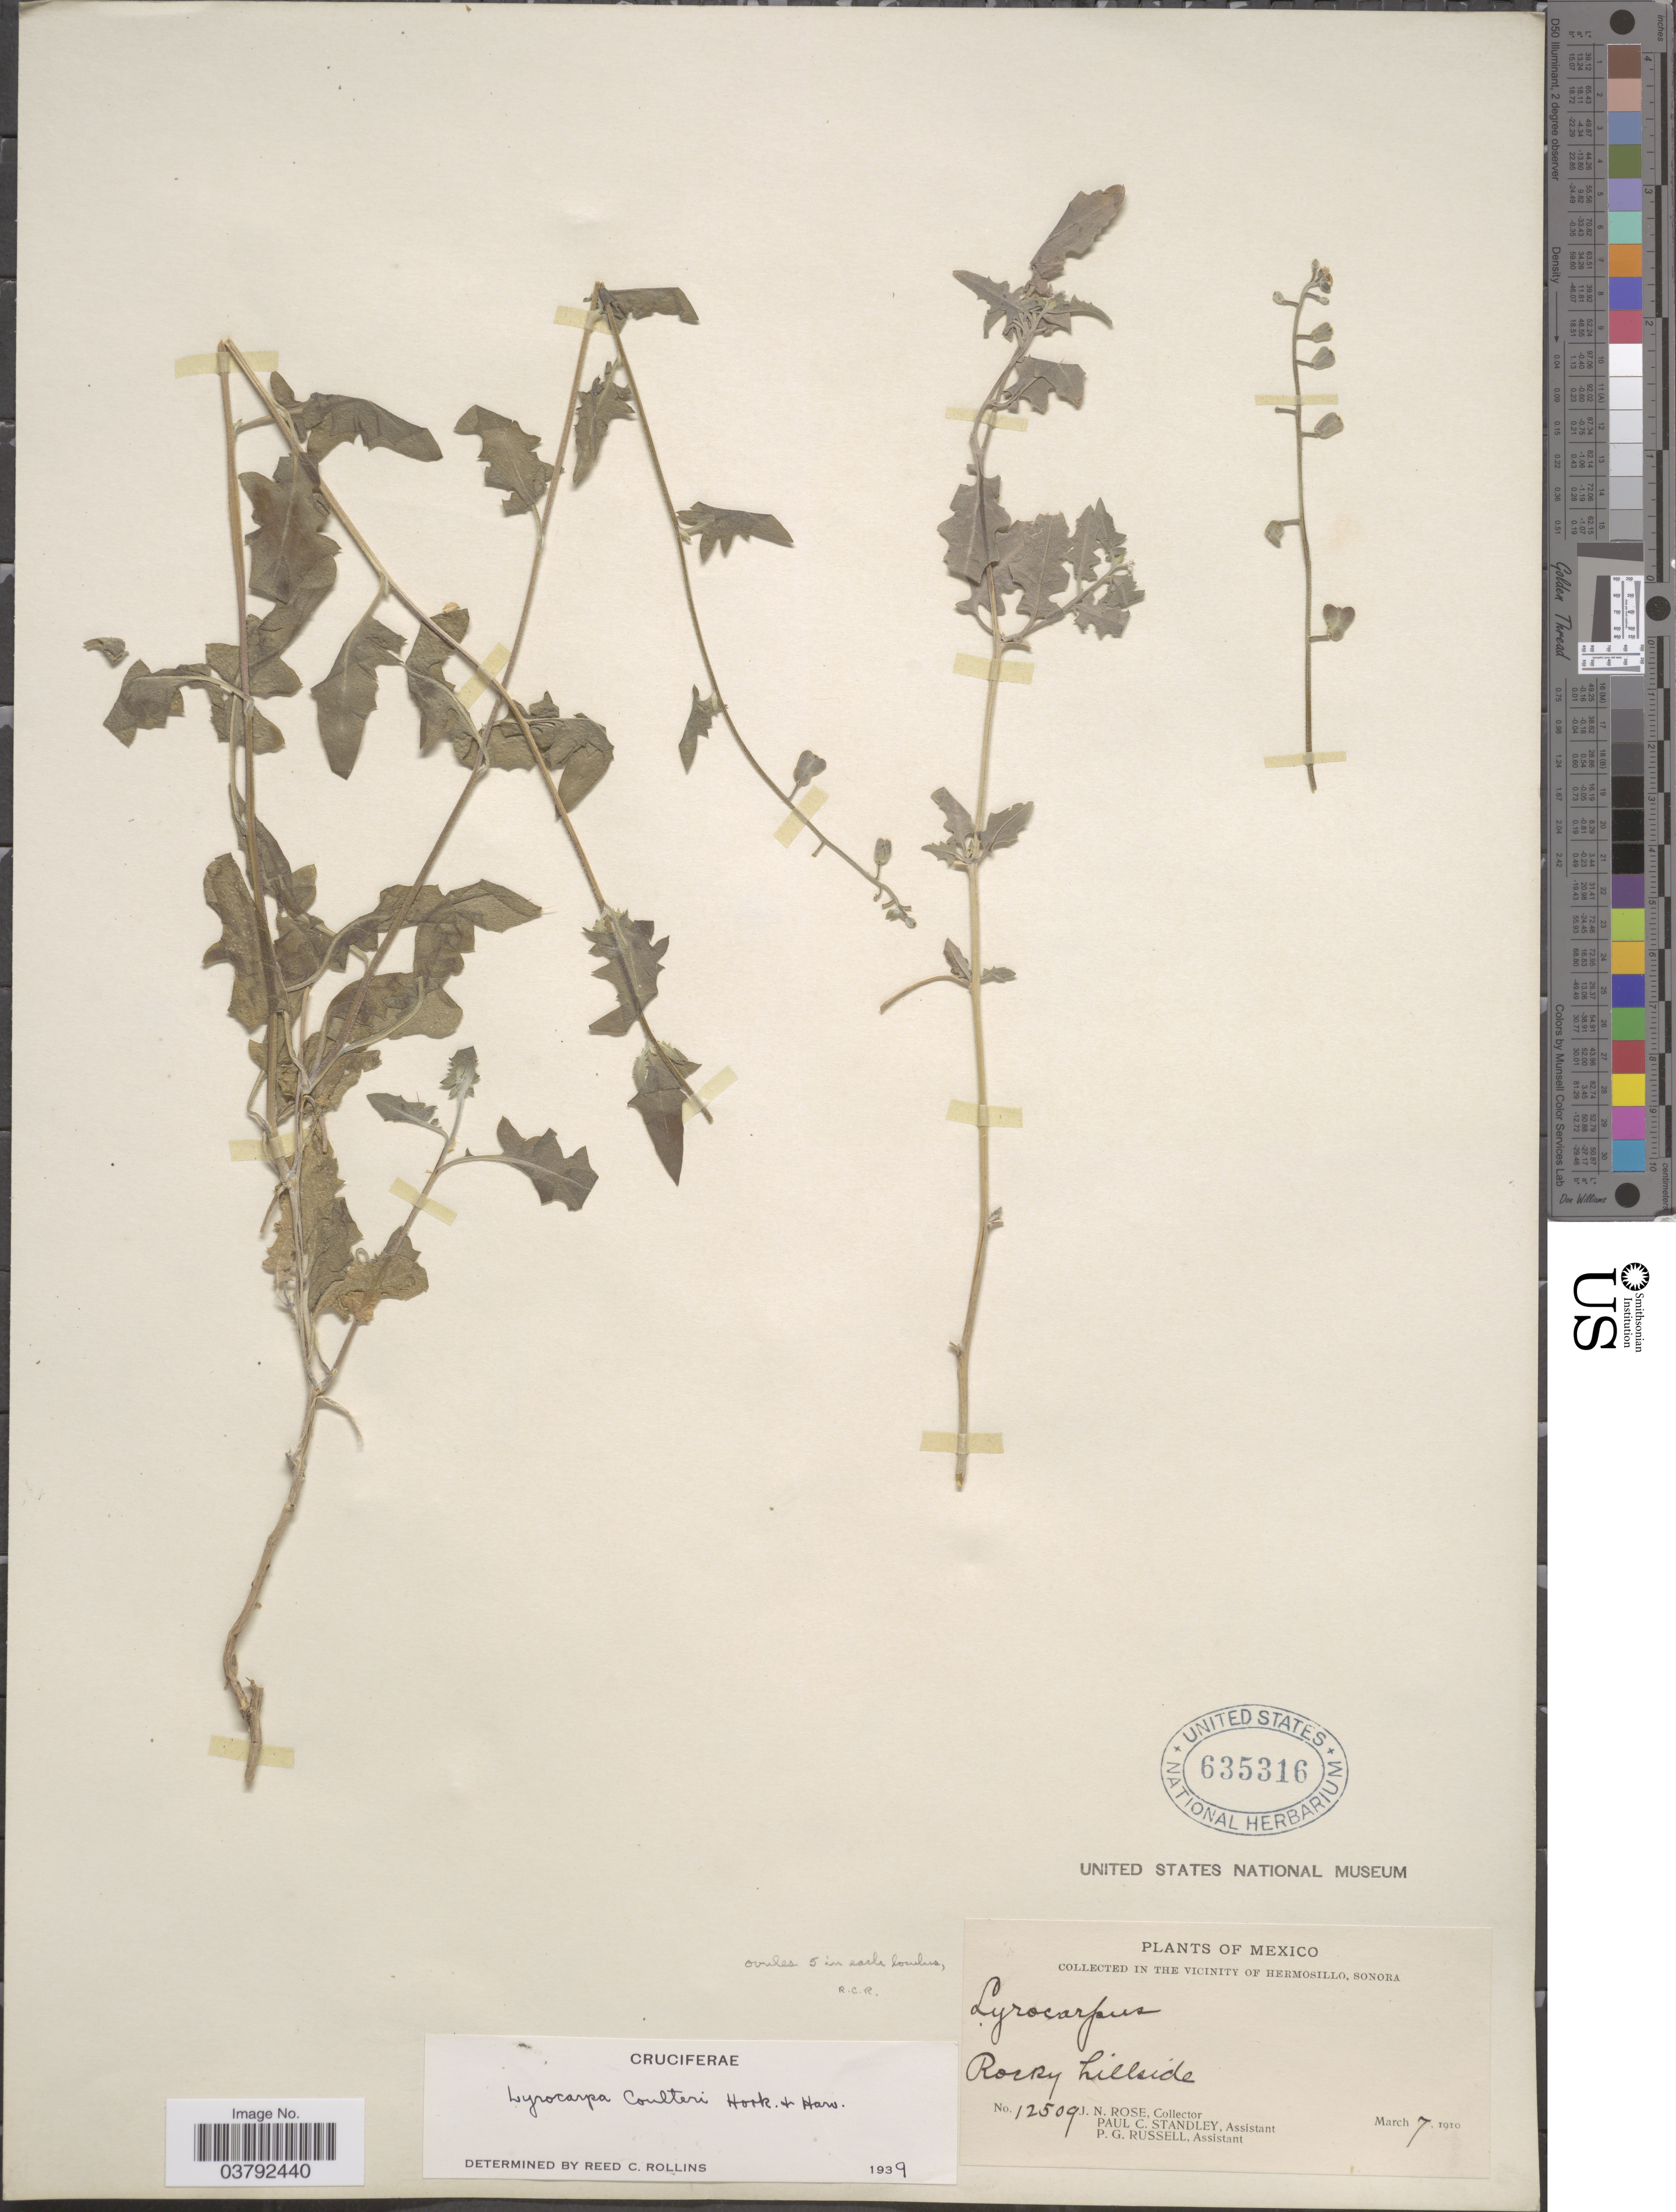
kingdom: Plantae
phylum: Tracheophyta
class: Magnoliopsida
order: Brassicales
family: Brassicaceae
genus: Lyrocarpa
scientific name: Lyrocarpa coulteri var. typica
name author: Rollins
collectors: J. N. Rose, P. C. Standley & P. G. Russell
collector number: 12509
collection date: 1910-03-07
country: Mexico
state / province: Sonora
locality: In the Vicinity of Hermosillo.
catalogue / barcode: US 635316